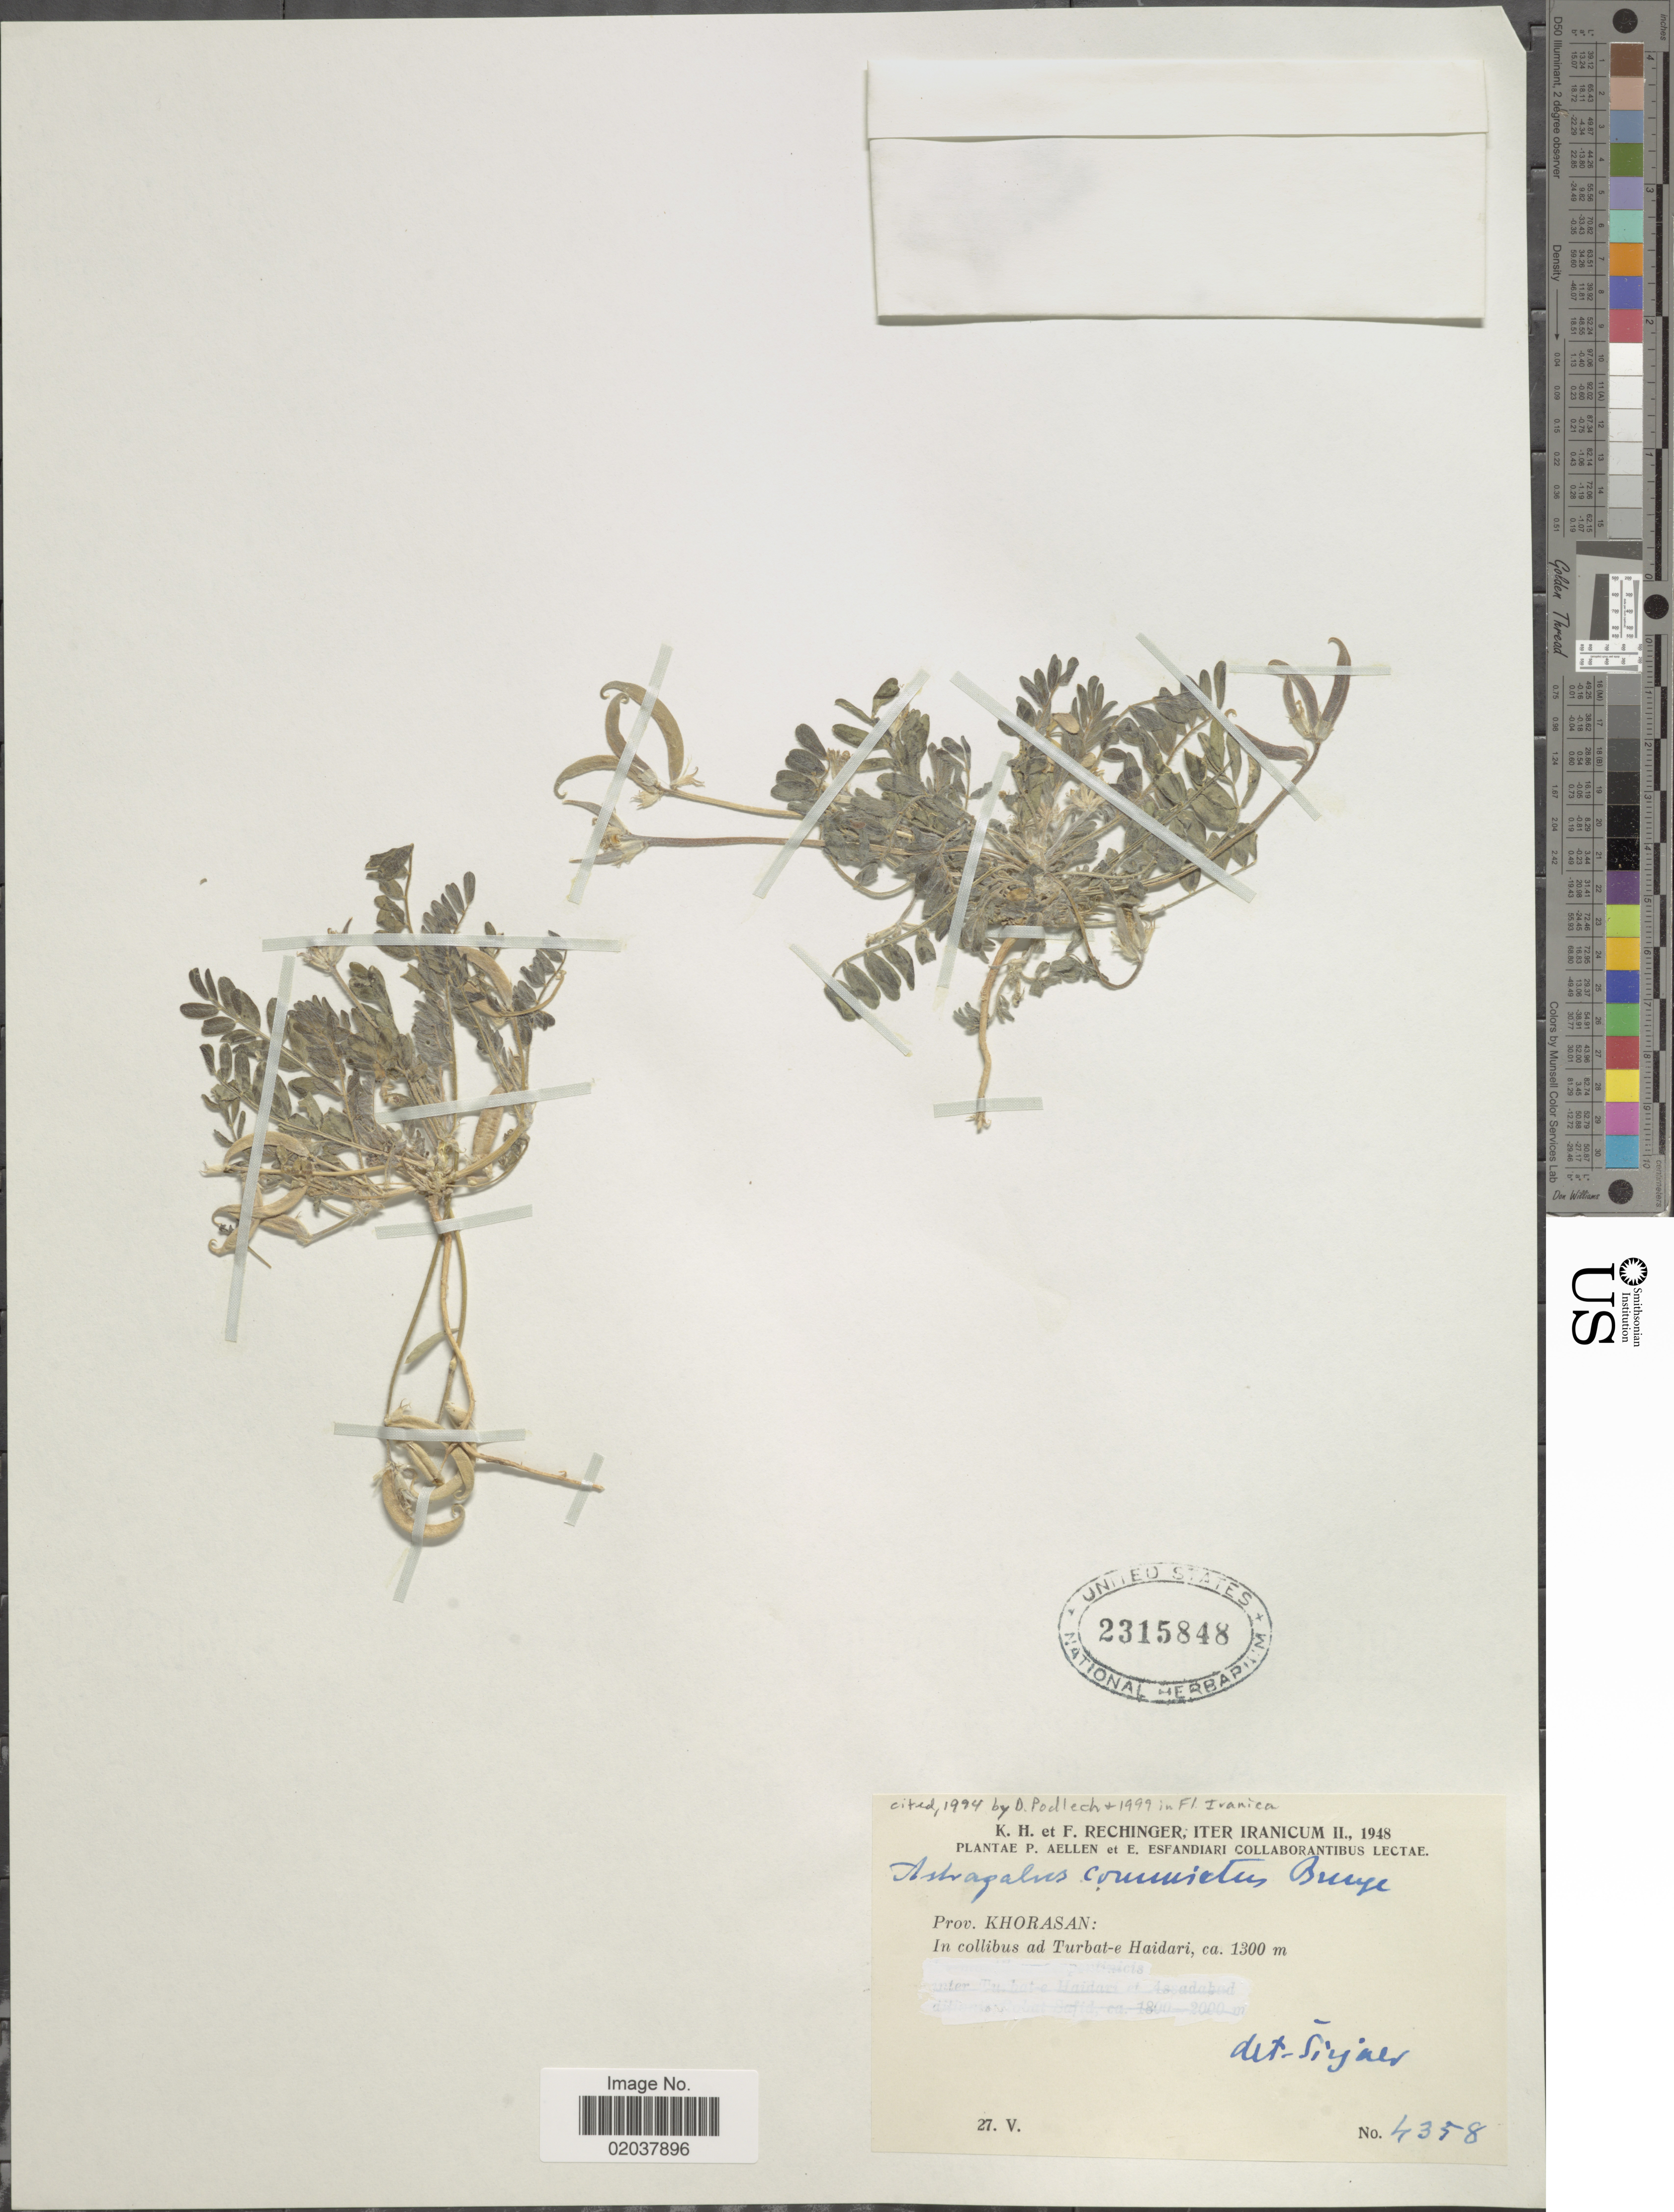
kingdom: Plantae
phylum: Tracheophyta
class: Magnoliopsida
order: Fabales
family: Fabaceae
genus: Astragalus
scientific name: Astragalus commixtus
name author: Bunge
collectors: K. H. Rechinger & F. Rechinger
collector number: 4358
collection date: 1948-05-27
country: Iran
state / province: Khorasan [obsolete]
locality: Prov. Khorasan: In collibus ad Turbat-e Haidari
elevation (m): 1300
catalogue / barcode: US 2315848